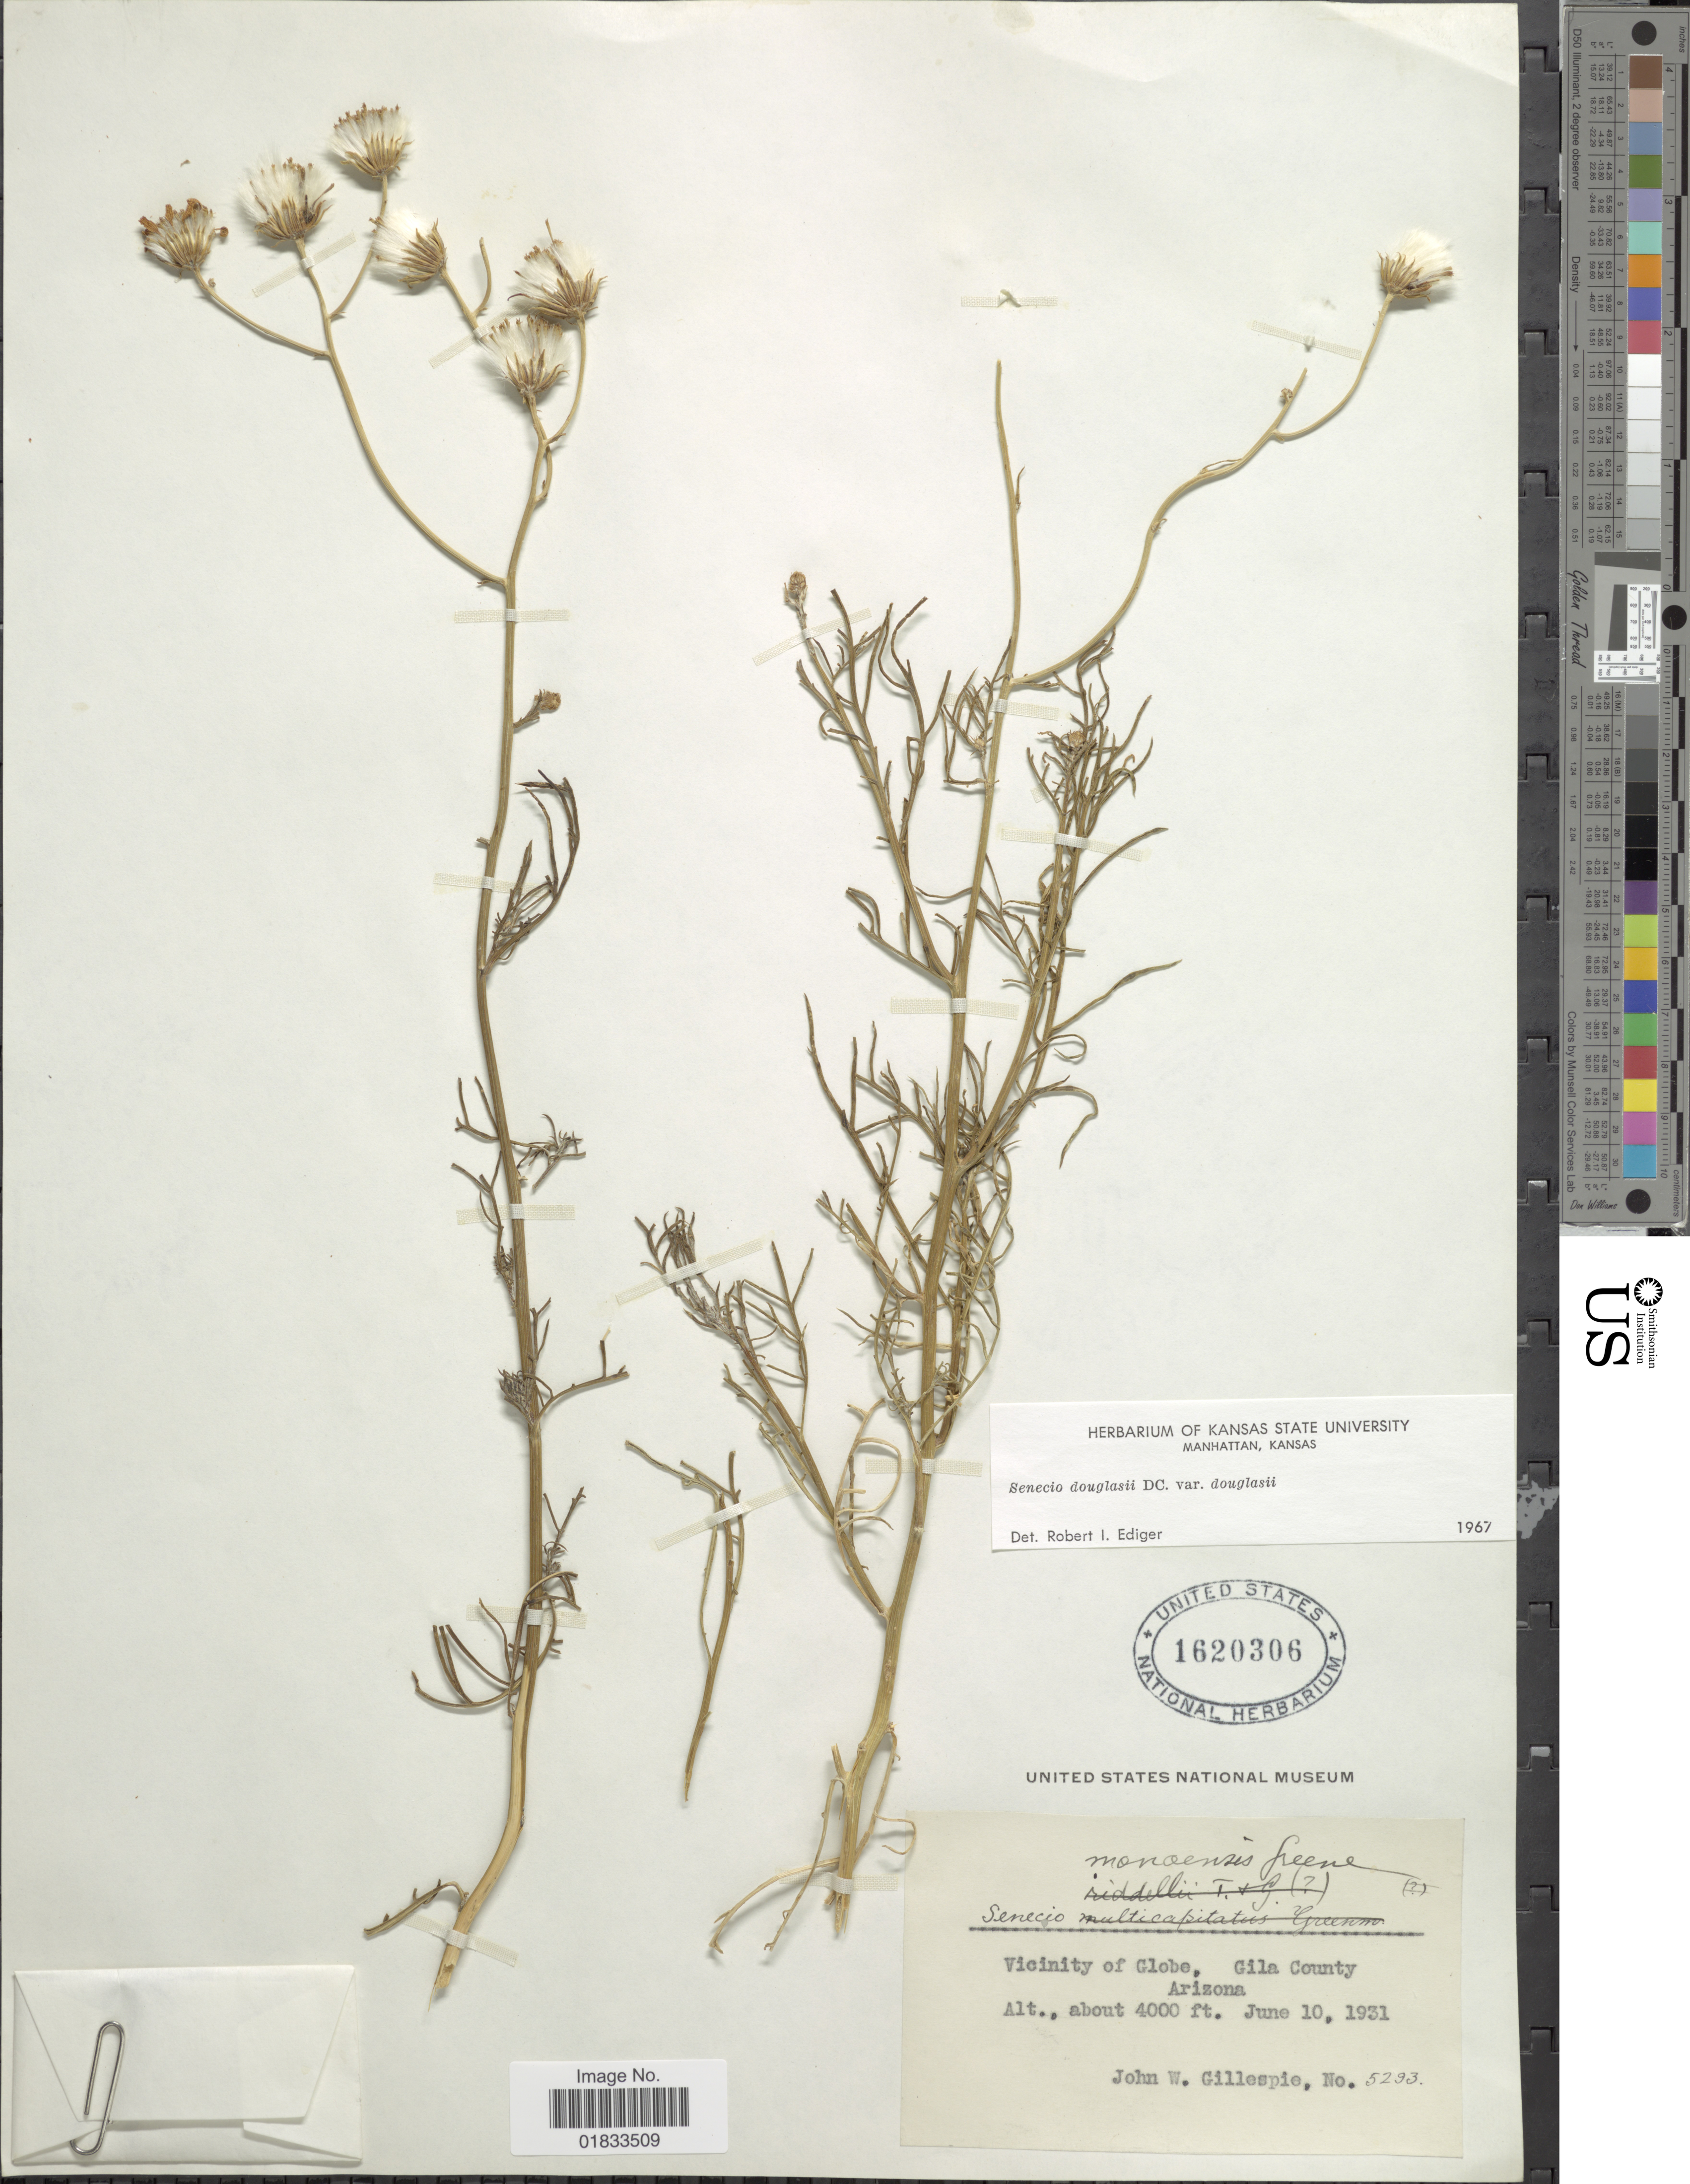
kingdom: Plantae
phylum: Tracheophyta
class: Magnoliopsida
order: Asterales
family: Asteraceae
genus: Senecio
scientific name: Senecio flaccidus var. douglasii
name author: (DC.) B.L. Turner & T.M. Barkley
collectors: J. W. Gillespie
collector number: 5293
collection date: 1931-06-10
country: United States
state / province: Arizona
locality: Vicinity of Globe, Gila County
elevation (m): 1219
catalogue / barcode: US 1620306